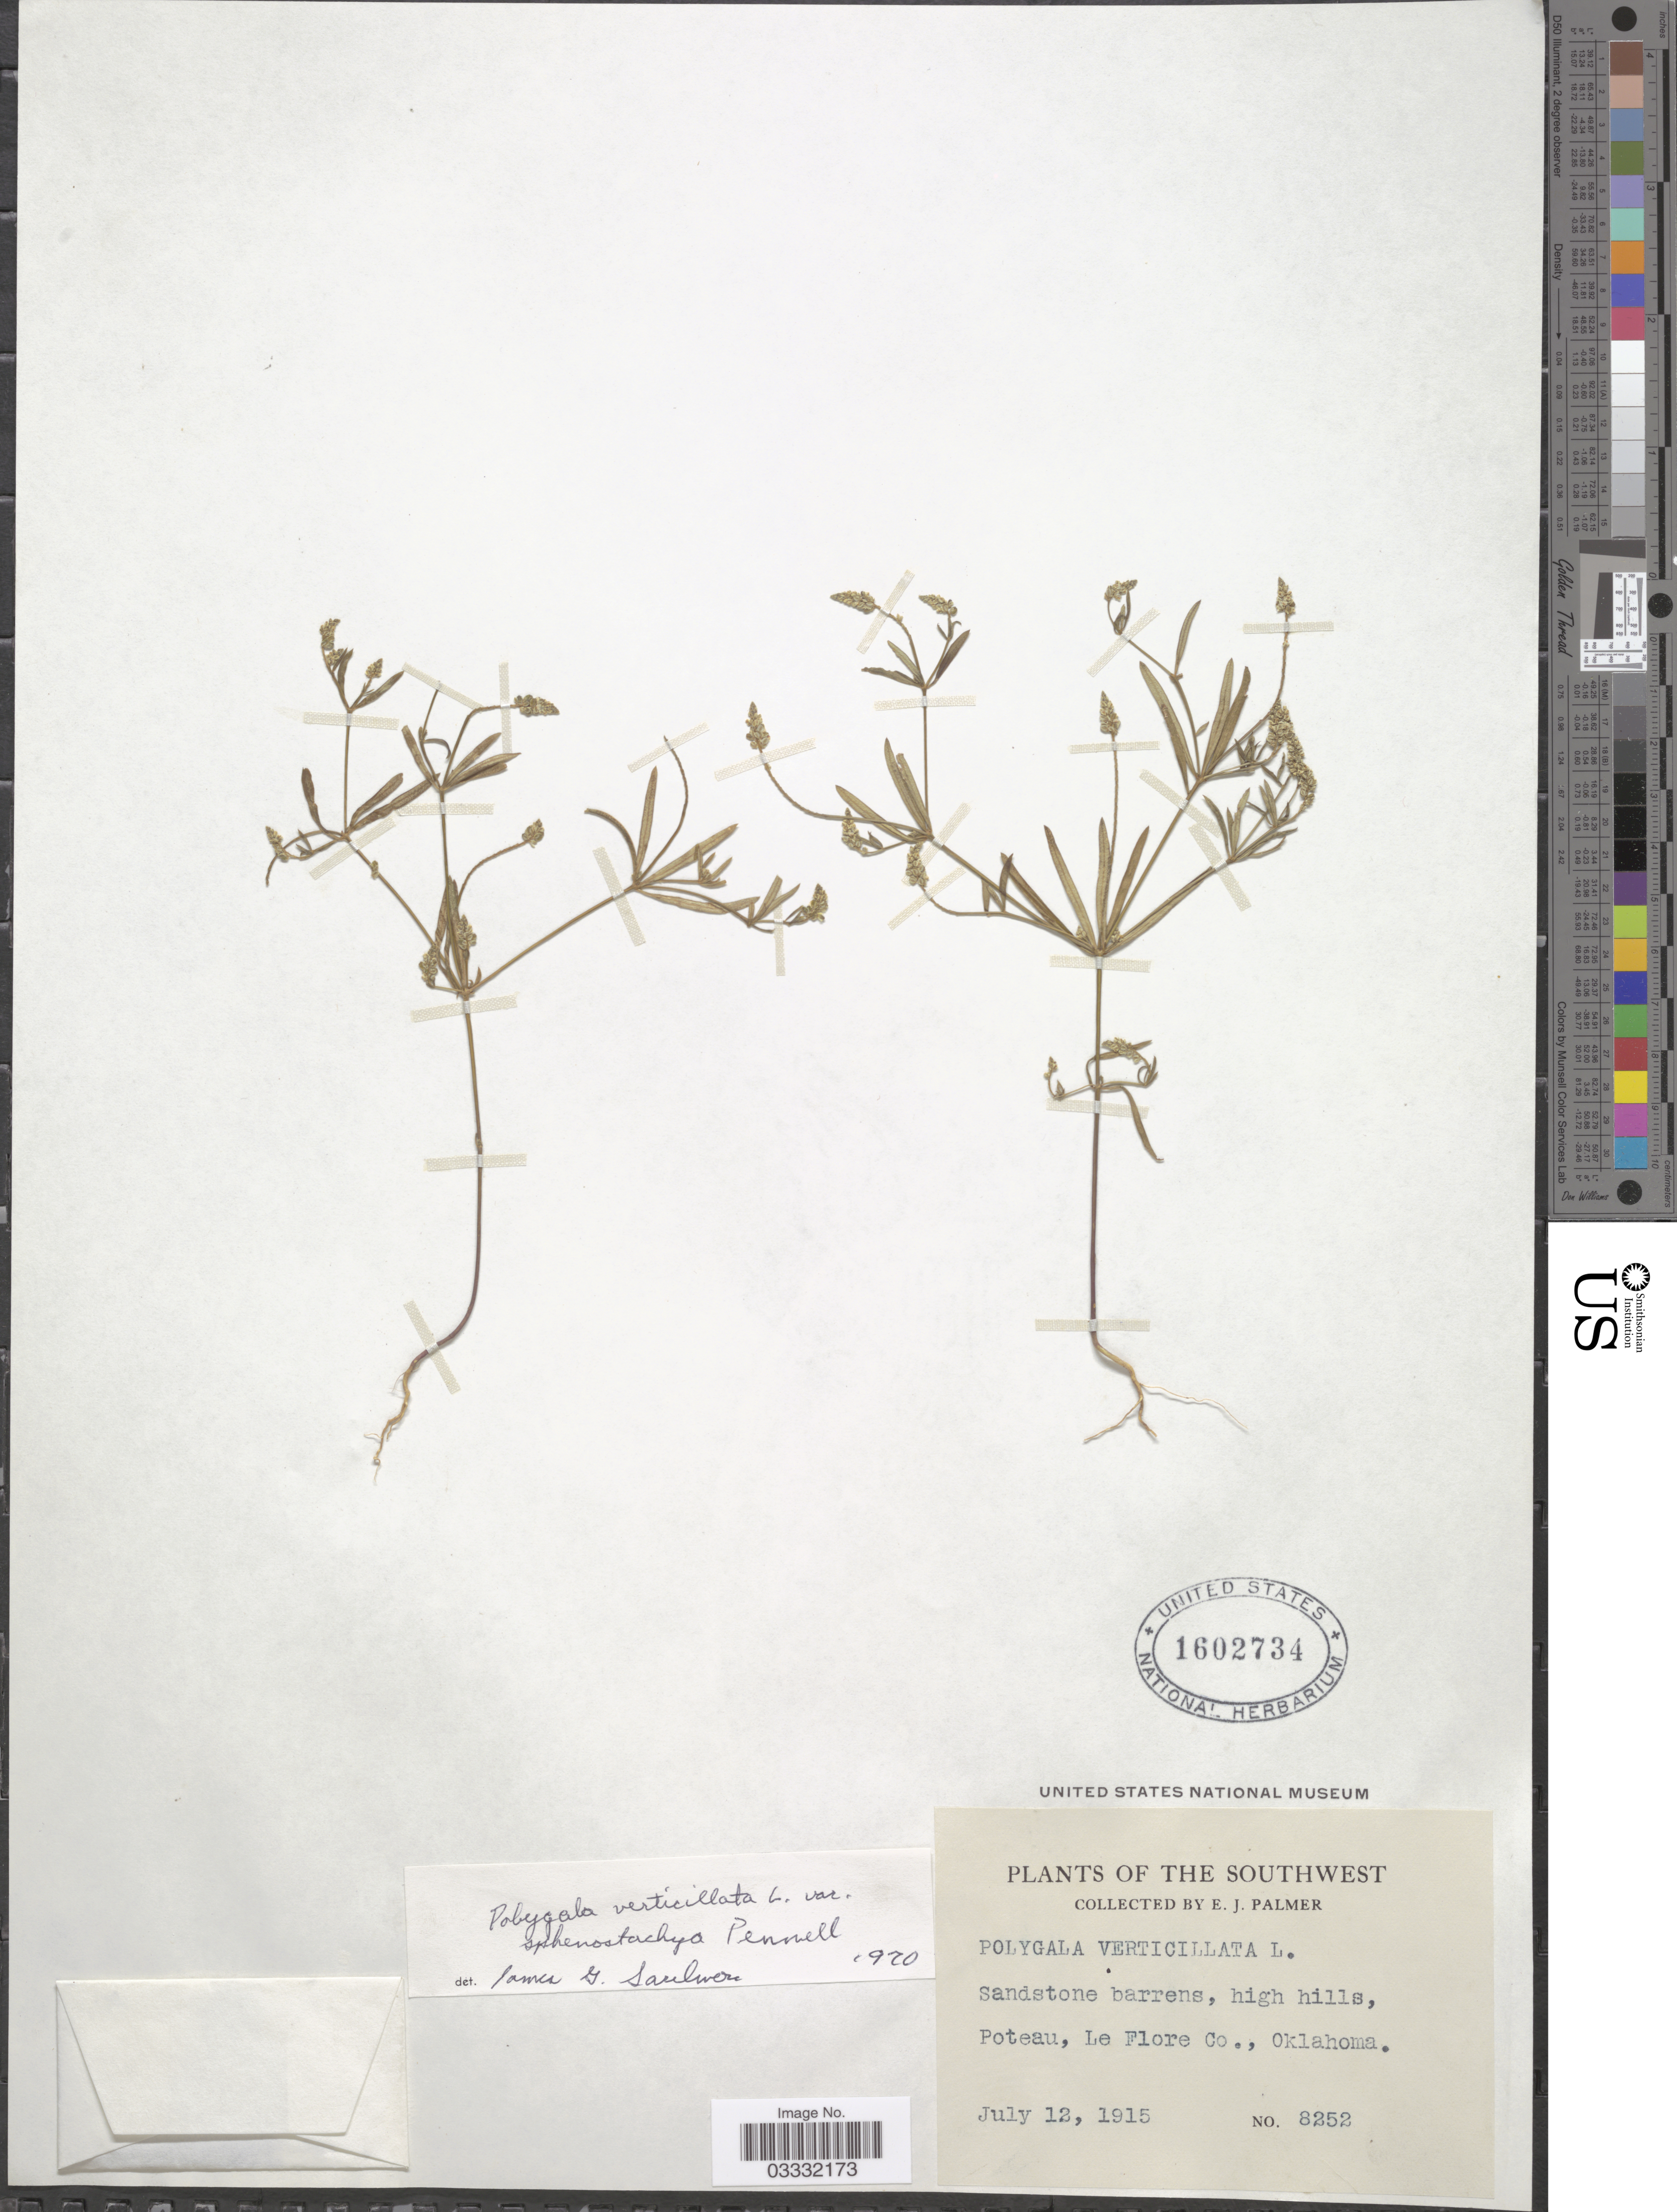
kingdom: Plantae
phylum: Tracheophyta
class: Magnoliopsida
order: Fabales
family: Polygalaceae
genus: Polygala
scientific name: Polygala verticillata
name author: L.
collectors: E. J. Palmer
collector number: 8252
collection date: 1915-07-12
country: United States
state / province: Oklahoma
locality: The Southwest. Poteau, Le Flore Co.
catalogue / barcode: US 1602734